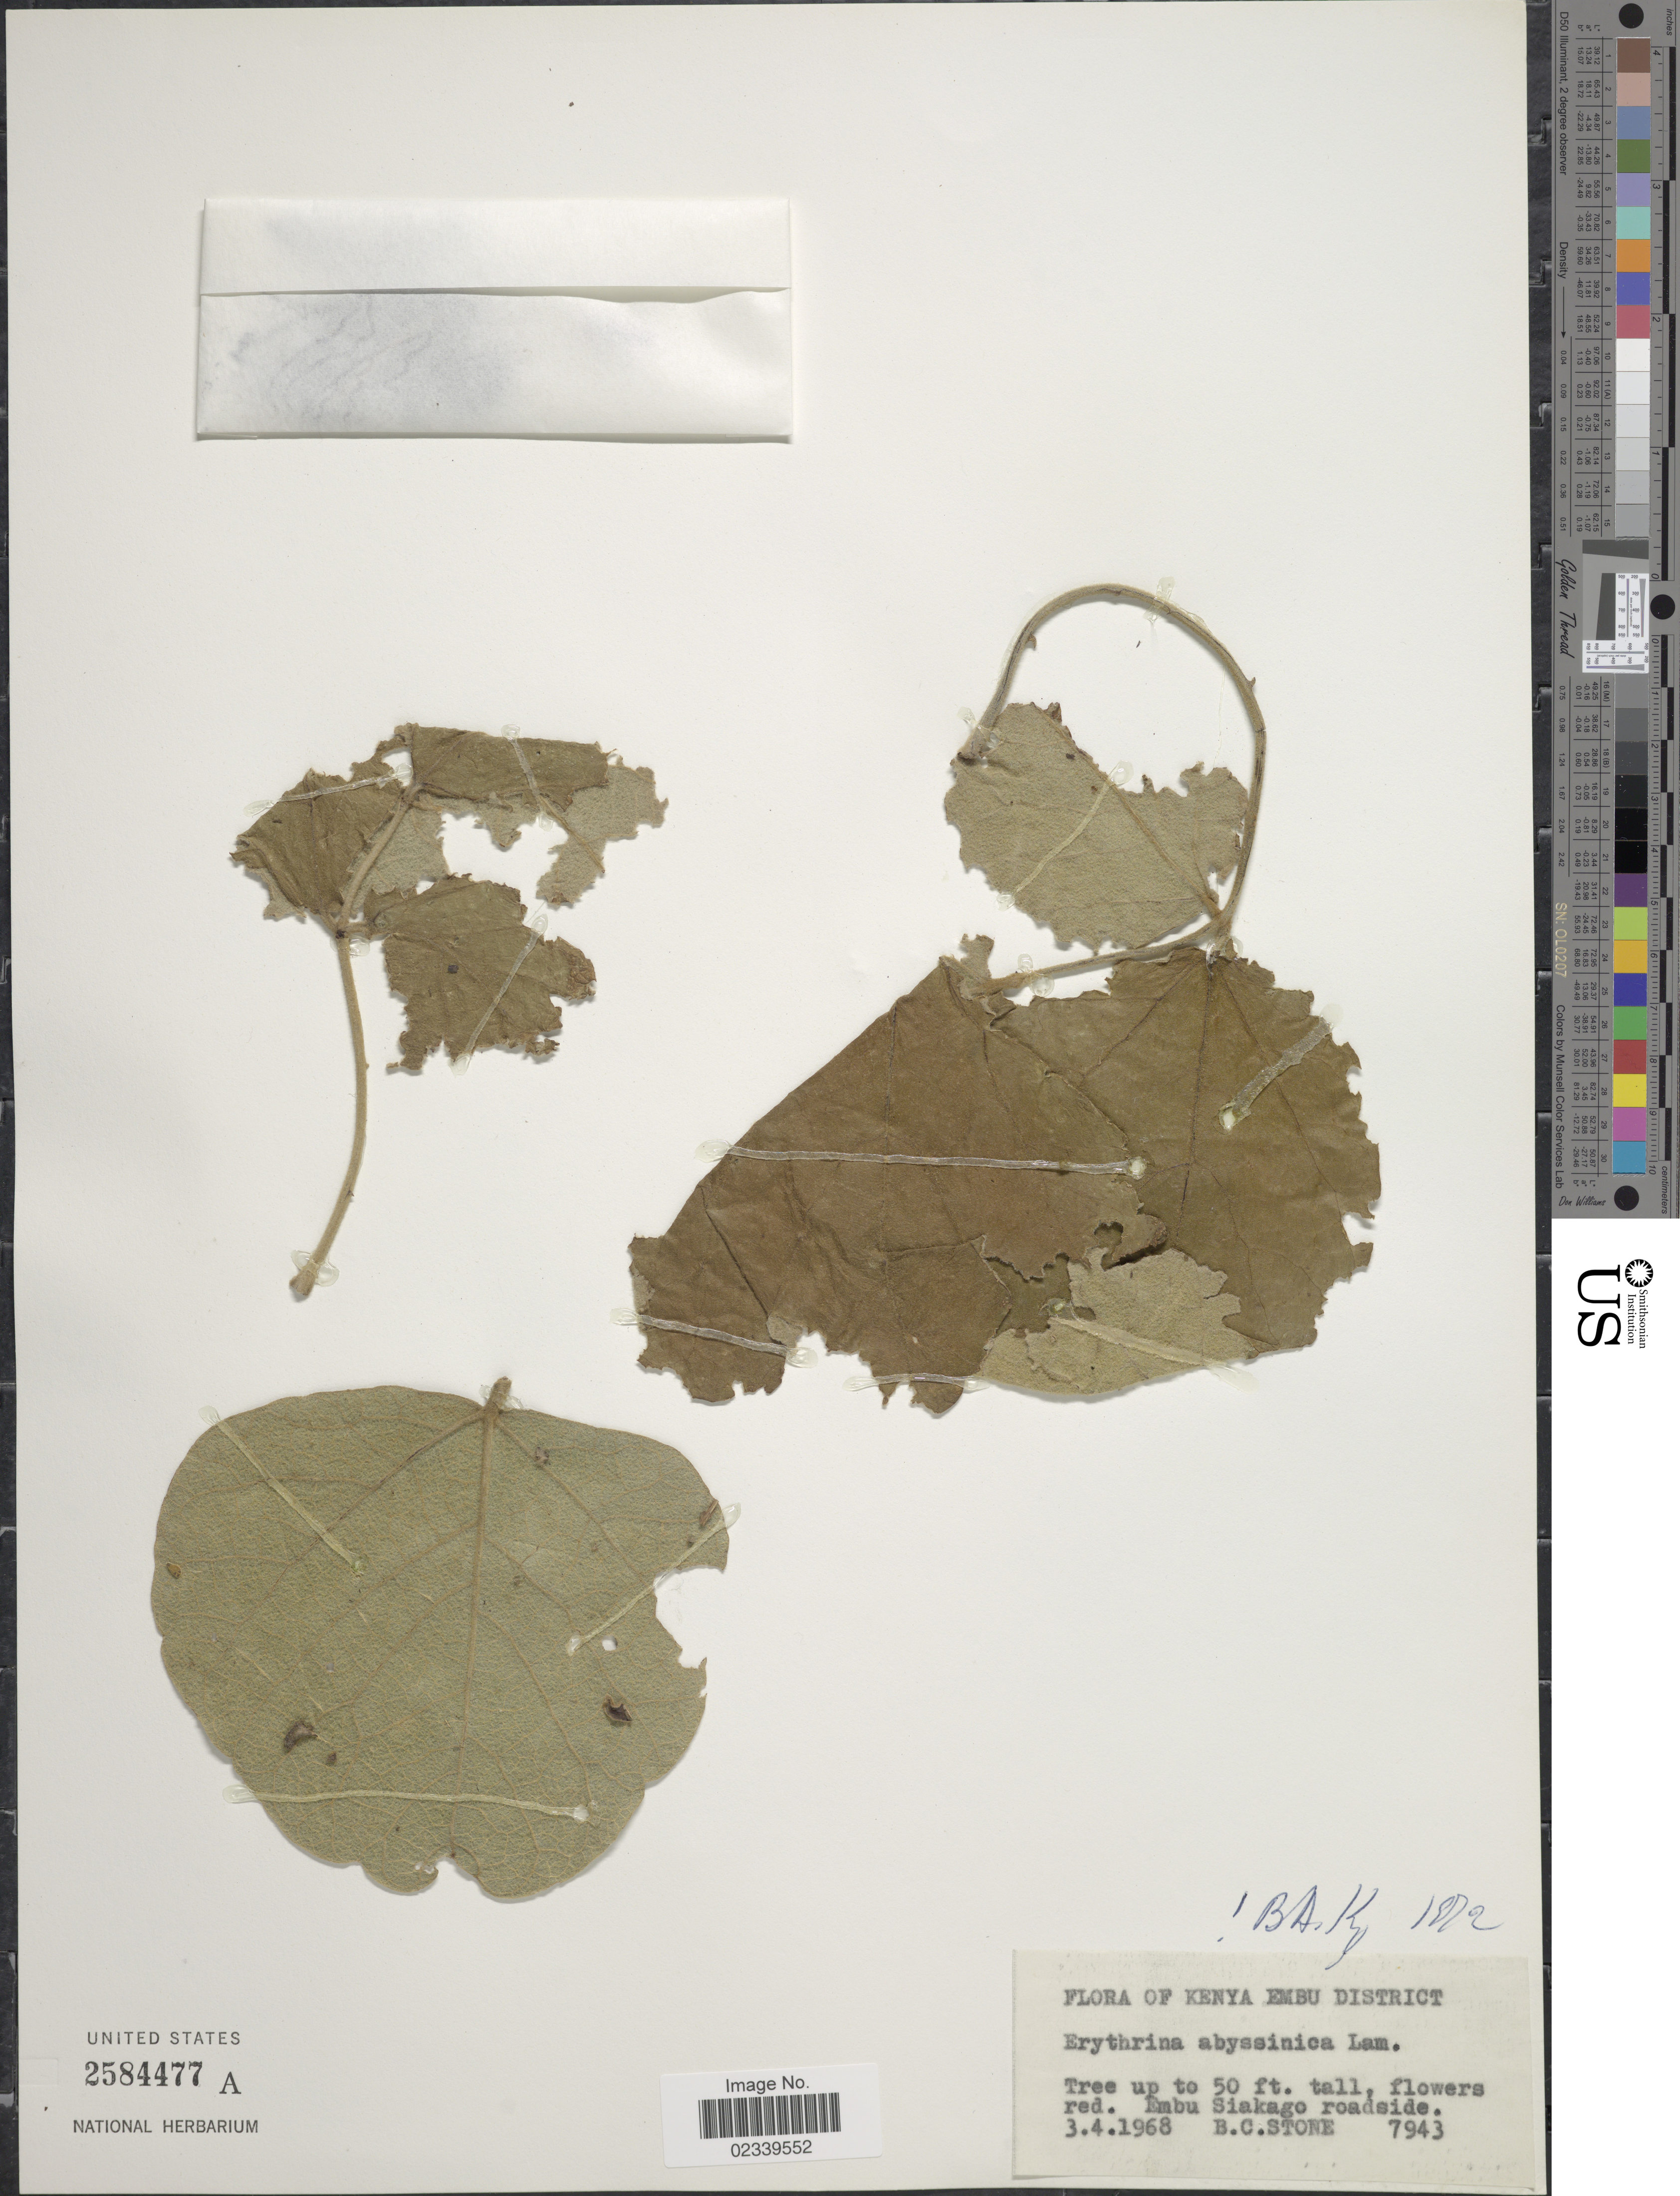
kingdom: Plantae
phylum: Tracheophyta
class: Magnoliopsida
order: Fabales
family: Fabaceae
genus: Erythrina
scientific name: Erythrina abyssinica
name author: Lam.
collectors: B. C. Stone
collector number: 7943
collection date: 1968-04-03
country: Kenya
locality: Kenya Embu District, Embu Siakago roadside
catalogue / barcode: US 2584477A